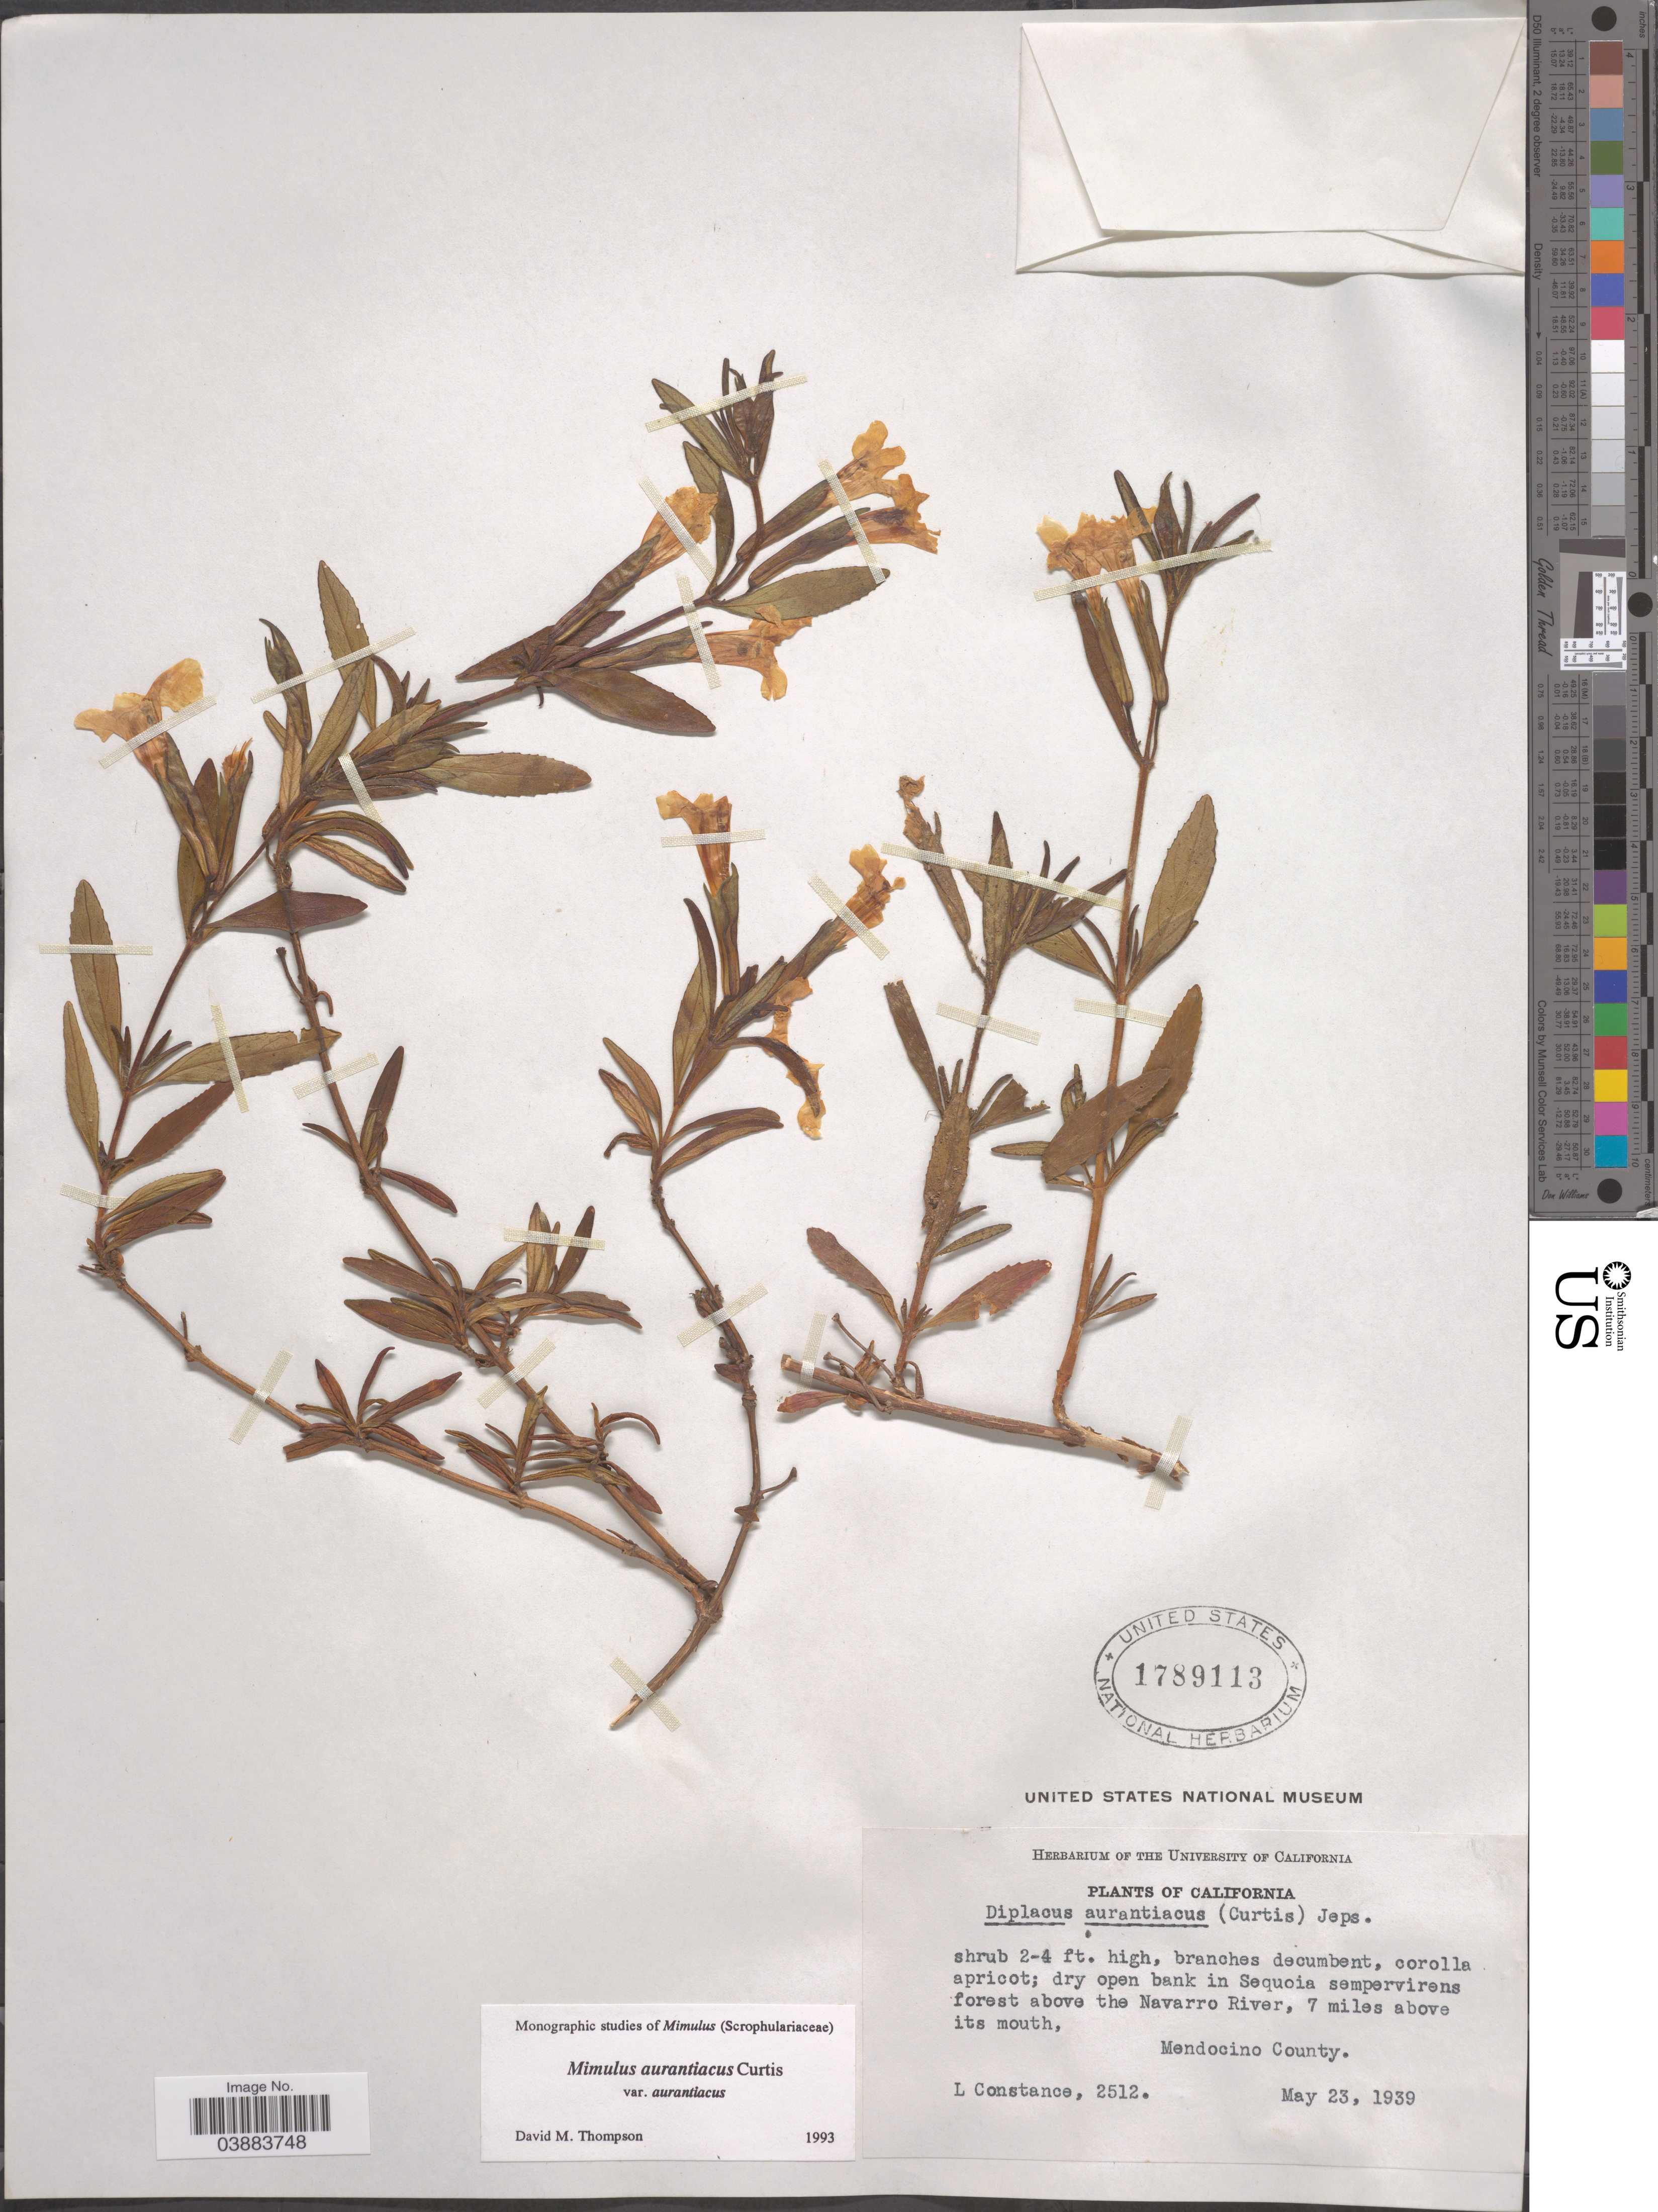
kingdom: Plantae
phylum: Tracheophyta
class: Magnoliopsida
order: Lamiales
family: Phrymaceae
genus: Diplacus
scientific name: Diplacus aurantiacus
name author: (Curtis) Jeps.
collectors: L. Constance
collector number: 2512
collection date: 1939-05-23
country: United States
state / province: California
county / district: Mendocino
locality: Above the Navarro River, 7 miles above its mouth, Mendocino County.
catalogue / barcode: US 1789113